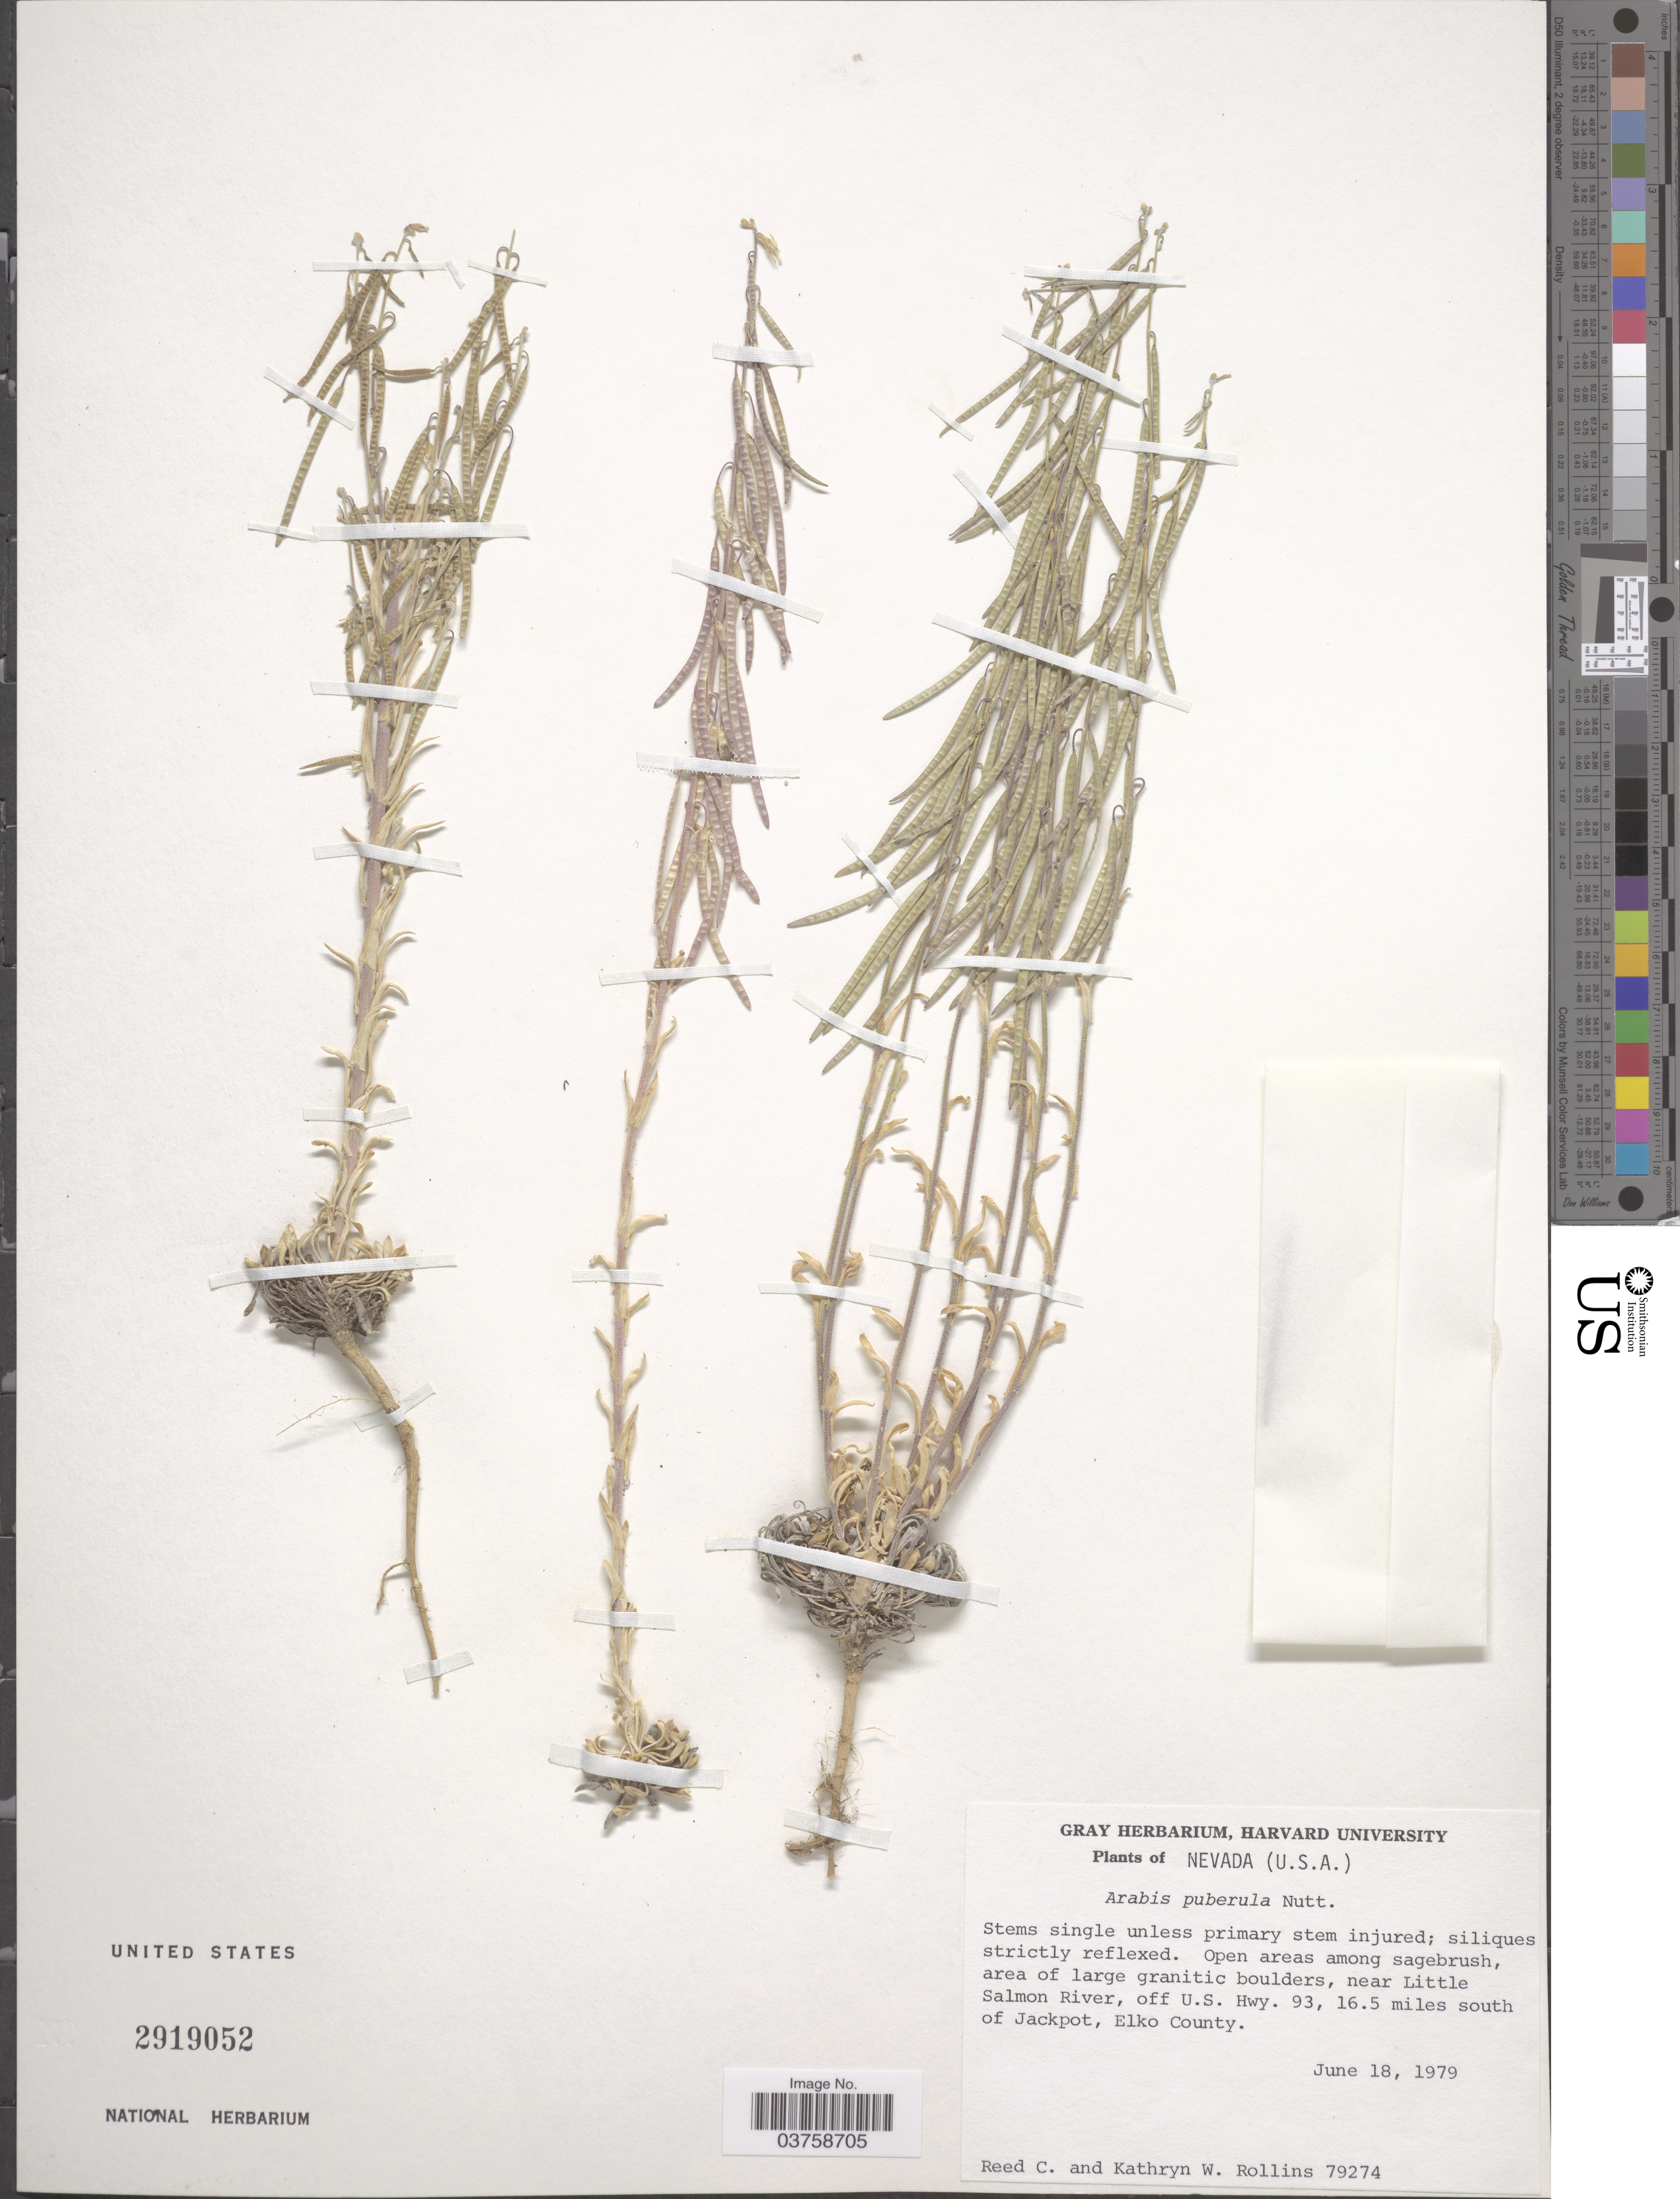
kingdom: Plantae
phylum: Tracheophyta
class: Magnoliopsida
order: Brassicales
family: Brassicaceae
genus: Arabis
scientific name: Arabis puberula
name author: Nutt.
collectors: R. C. Rollins & K. W. Rollins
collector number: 79274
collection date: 1979-06-18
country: United States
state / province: Nevada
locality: Near Little Salmon River, off U.S. Hwy. 93, 16.5 miles south of Jackpot, Elko County.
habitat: open area among sagebrush; area of large granitic boulders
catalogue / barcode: US 2919052